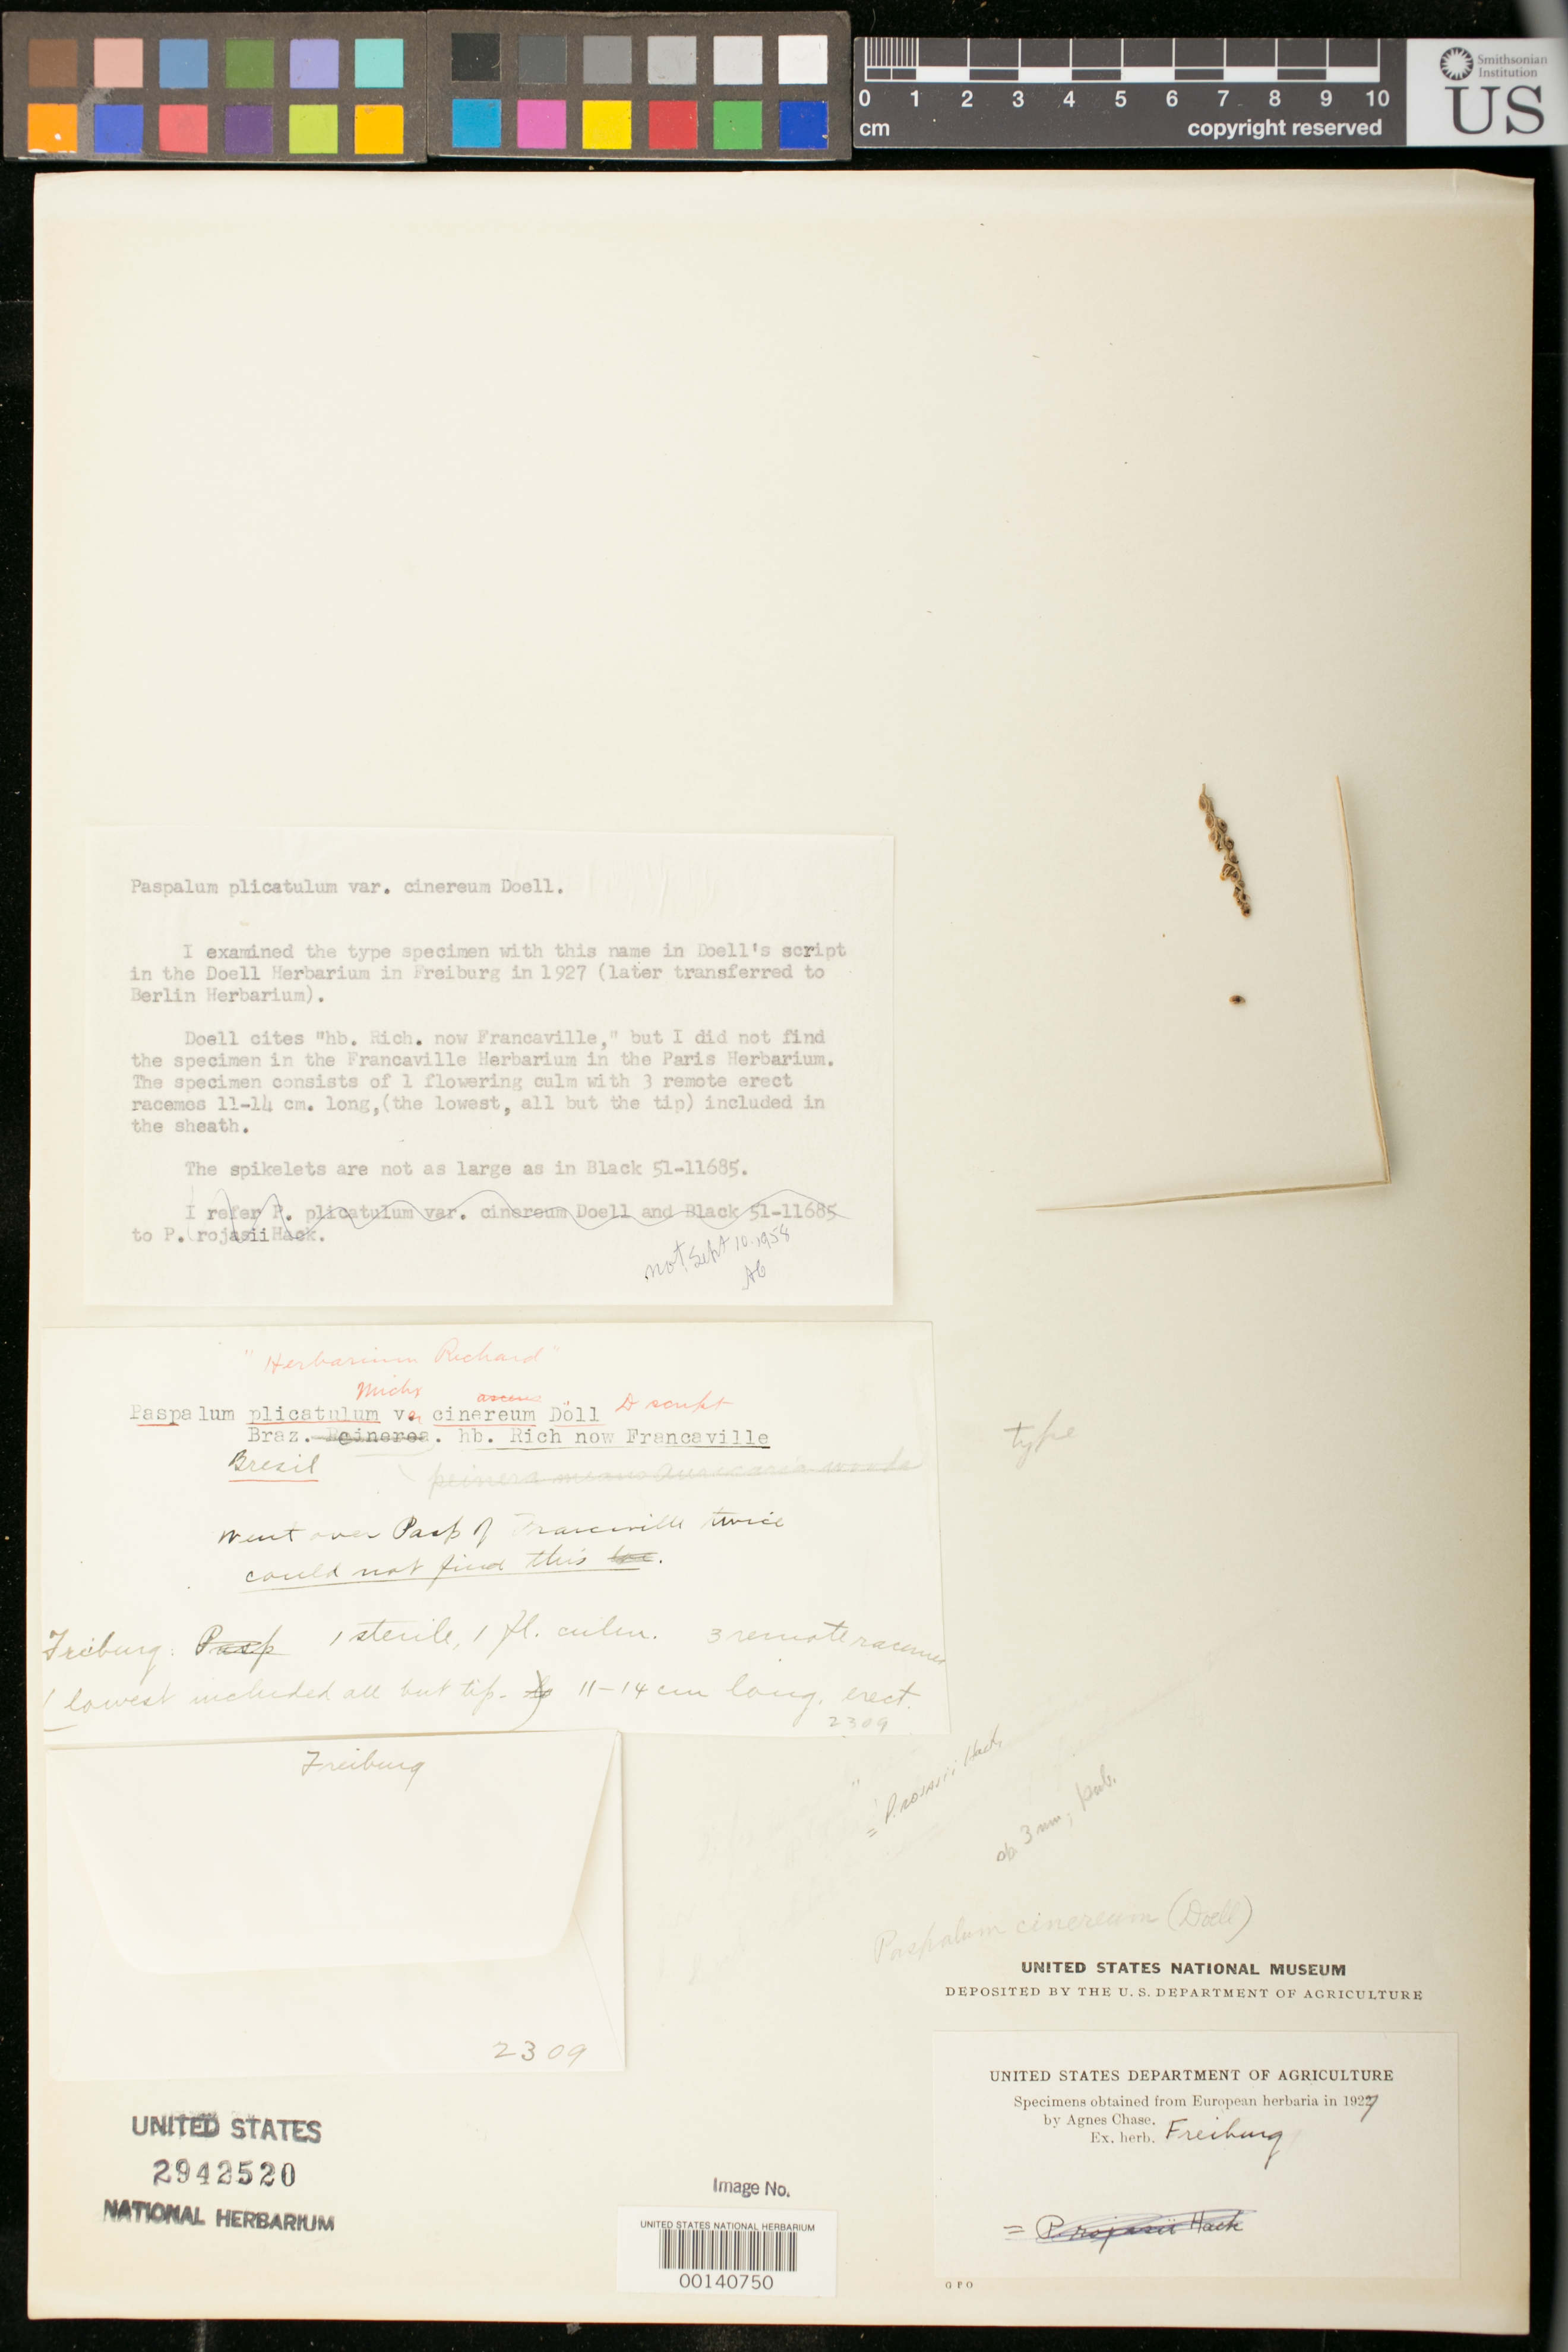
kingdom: Plantae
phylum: Tracheophyta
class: Liliopsida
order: Poales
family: Poaceae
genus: Paspalum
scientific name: Paspalum plicatulum var. cinereum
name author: Döll in Mart.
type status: Type Collection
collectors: L. C. M. Richard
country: Brazil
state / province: Minas Gerais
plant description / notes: Fragmentary material of type specimen ex herb. Freiburg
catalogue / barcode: US 2942520